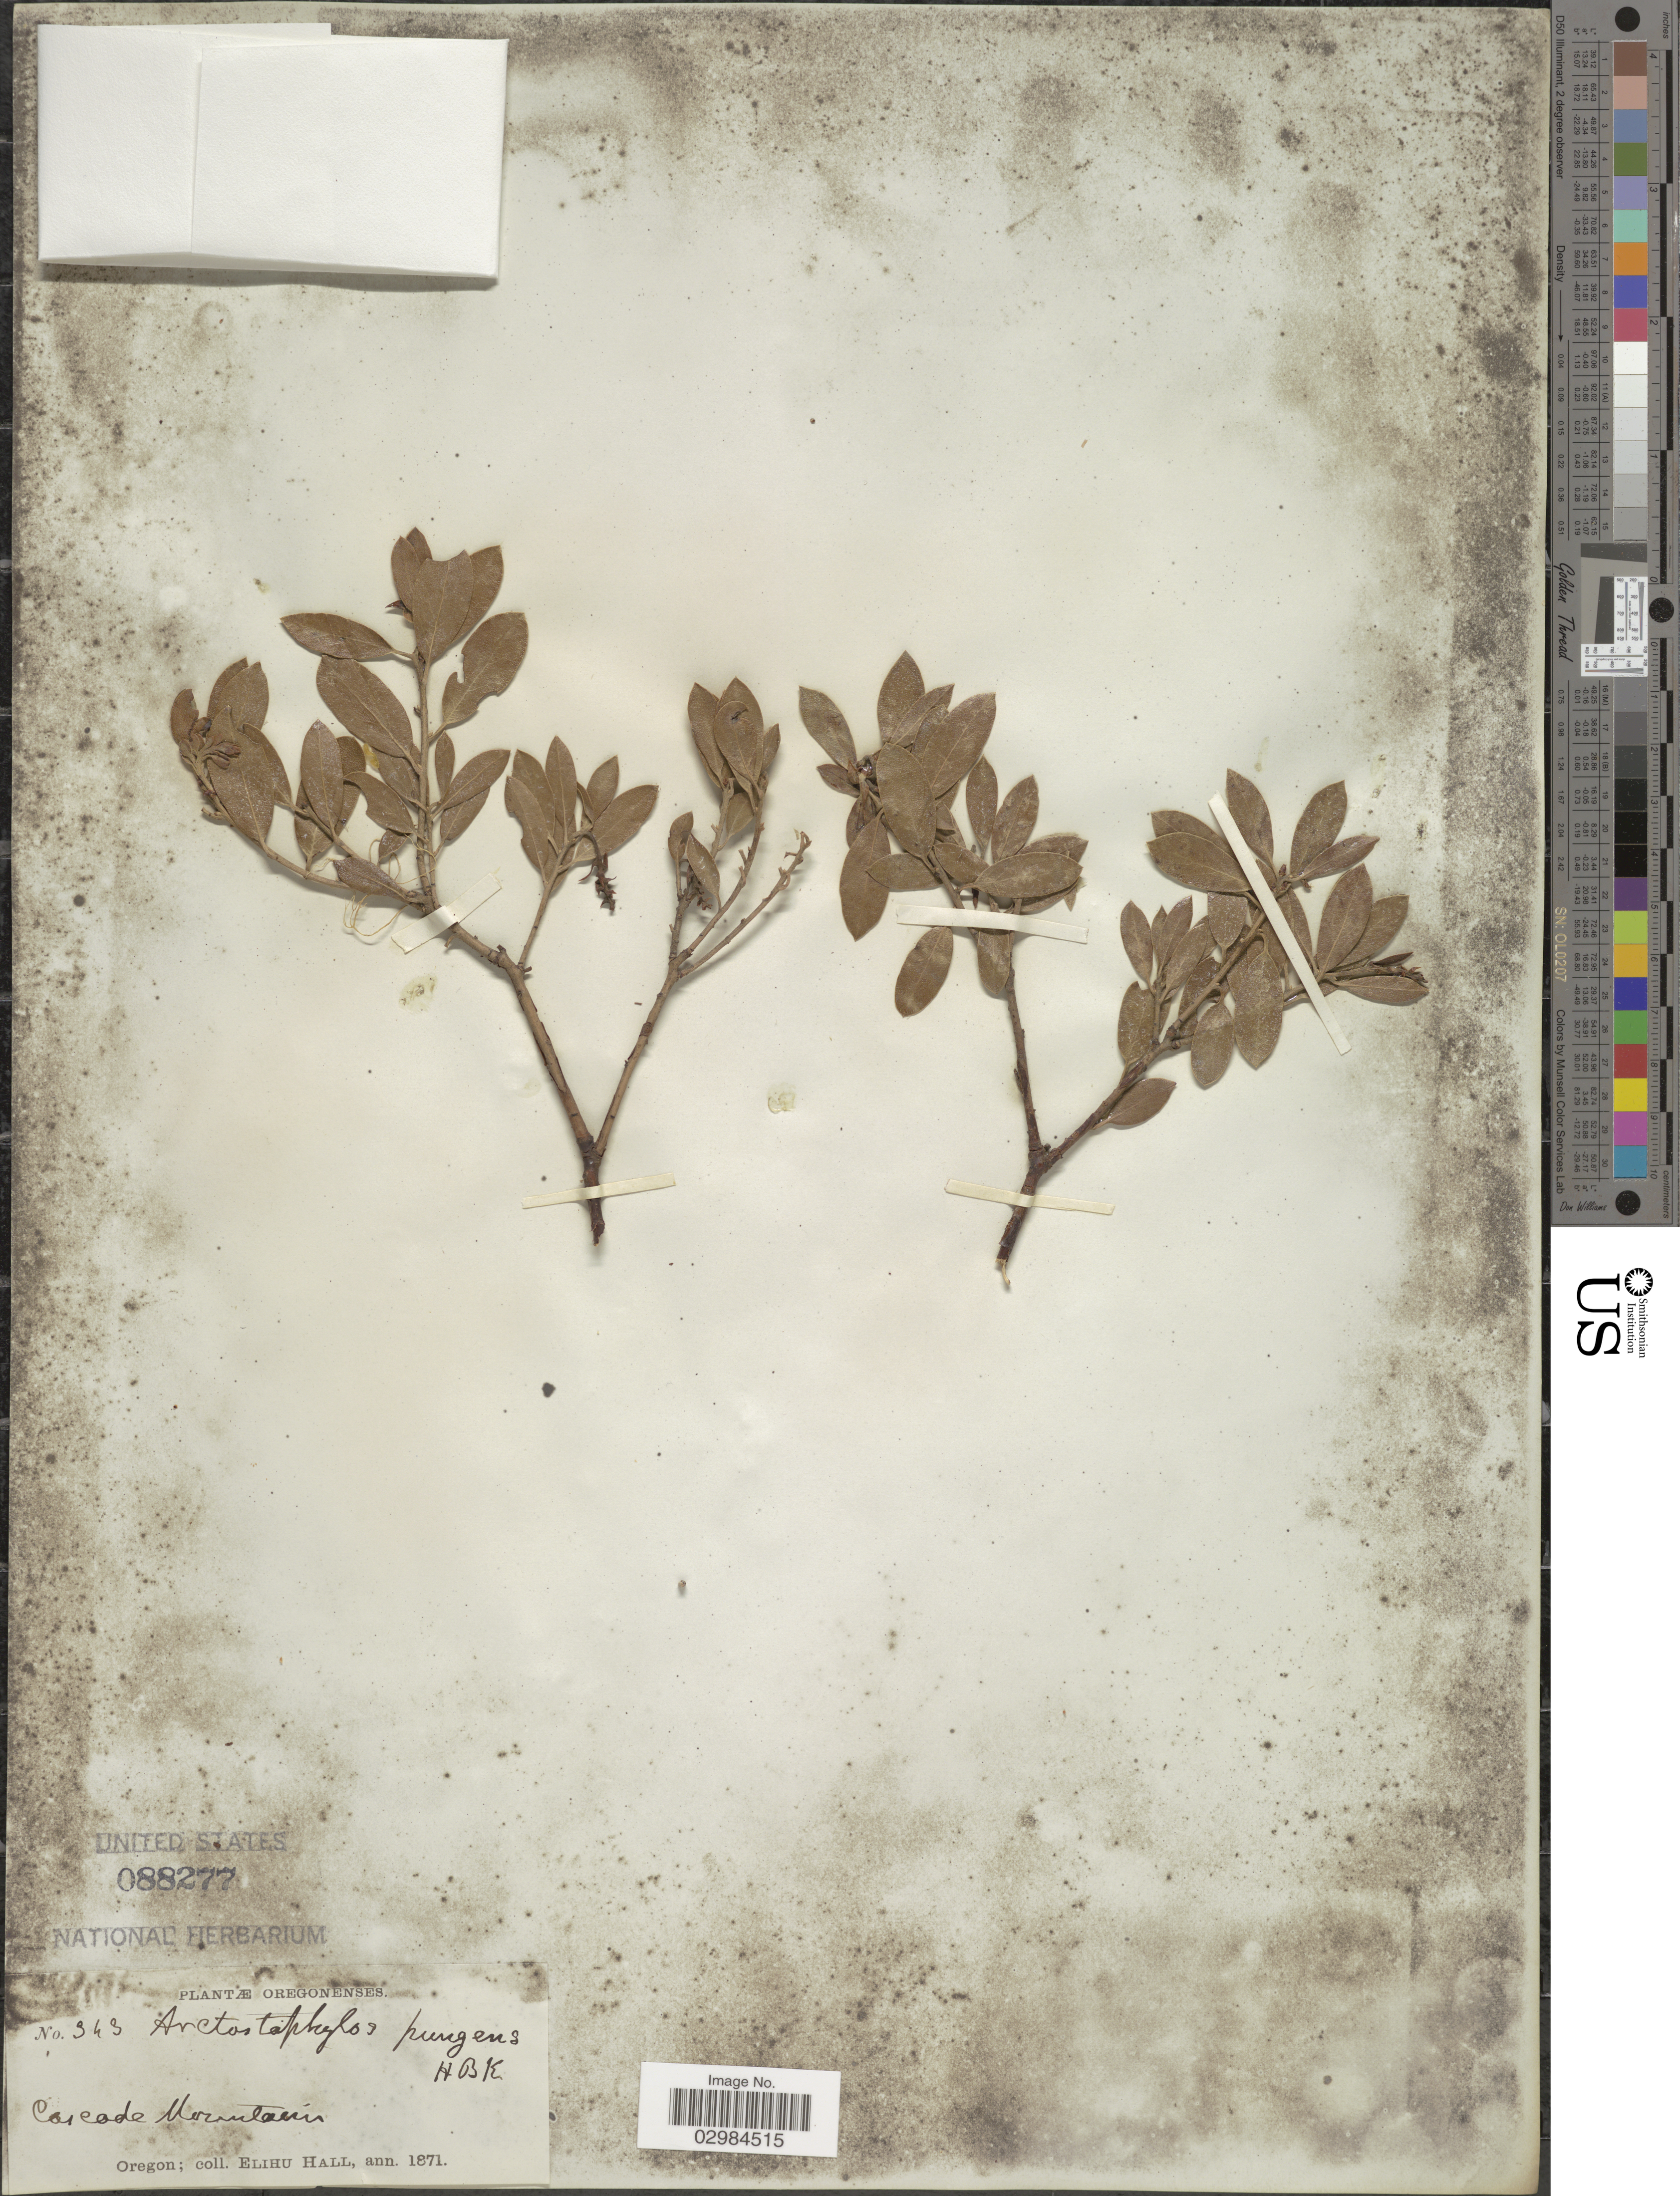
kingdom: Plantae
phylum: Tracheophyta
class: Magnoliopsida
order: Ericales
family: Ericaceae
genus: Arctostaphylos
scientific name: Arctostaphylos pungens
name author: Kunth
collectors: E. Hall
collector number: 343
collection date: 1871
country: United States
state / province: Oregon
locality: Cascade Mountain.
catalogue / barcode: US 88277